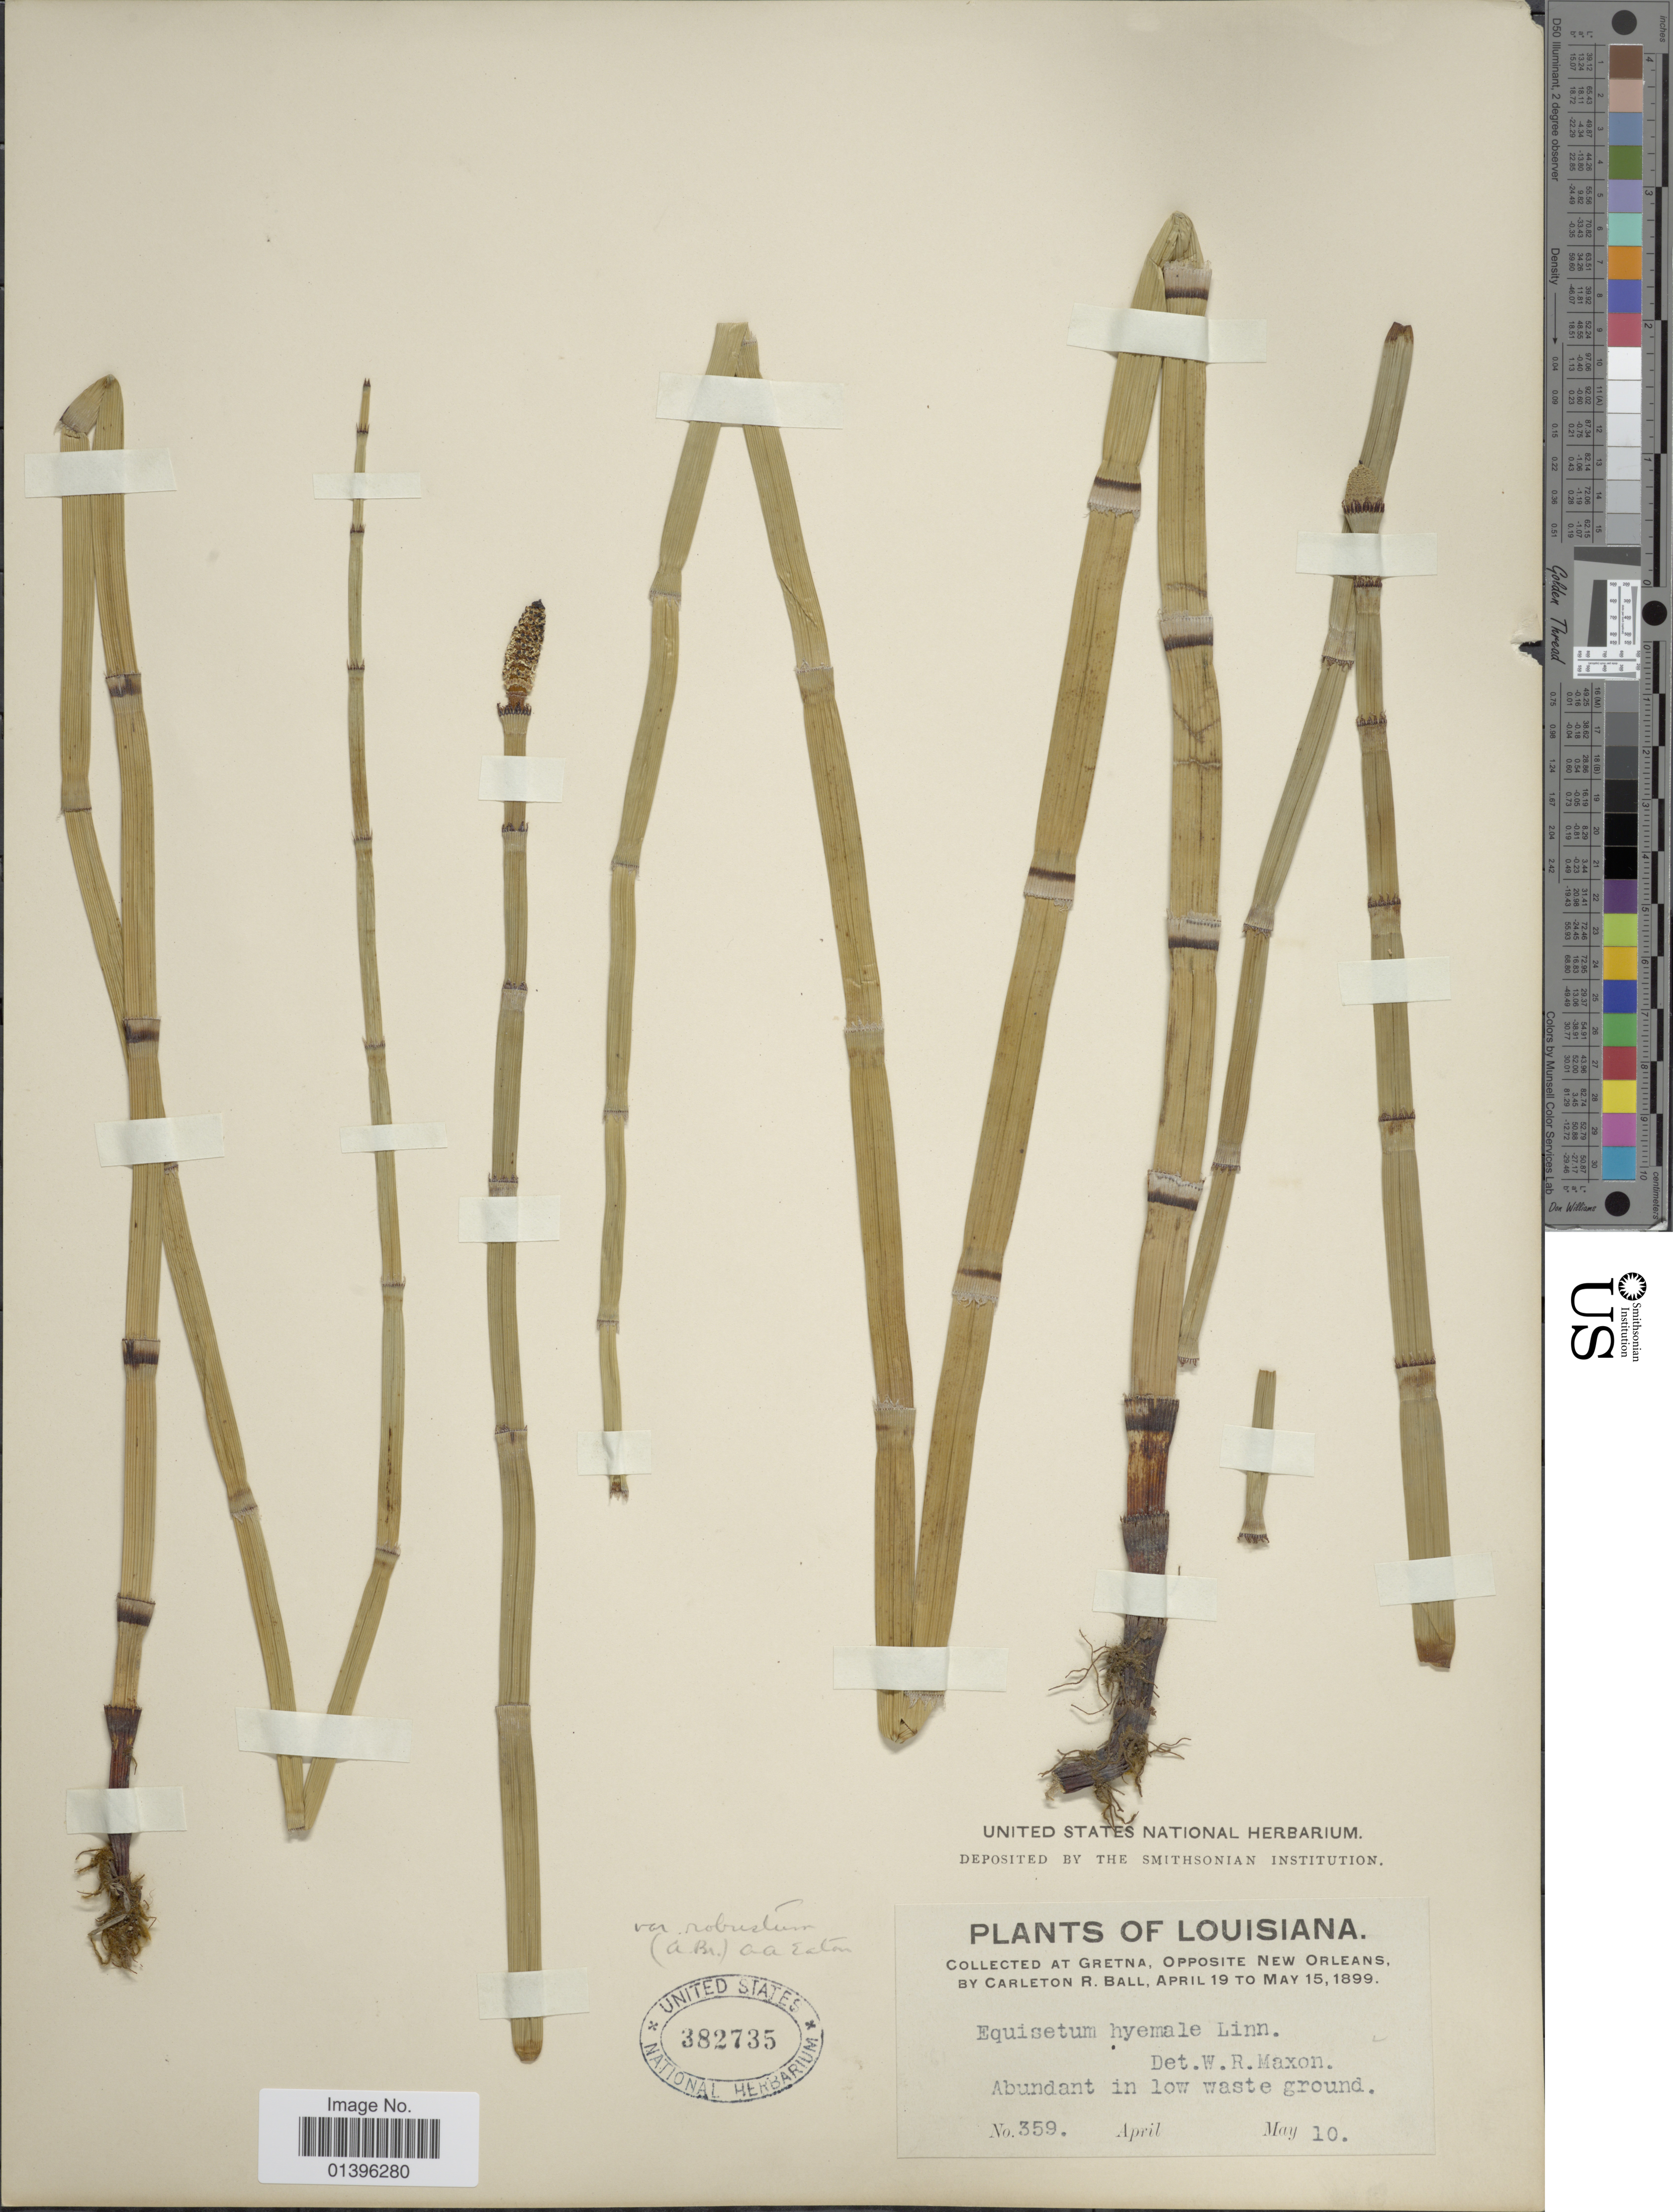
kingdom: Plantae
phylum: Tracheophyta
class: Polypodiopsida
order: Equisetales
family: Equisetaceae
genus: Equisetum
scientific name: Equisetum hyemale var. affine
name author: (Engelm.) A.A. Eaton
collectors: C. R. Ball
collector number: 359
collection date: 1899-05-10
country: United States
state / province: Louisiana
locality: At Gretna, opposite New Orleans. Abundant on low waste ground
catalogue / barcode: US 382735